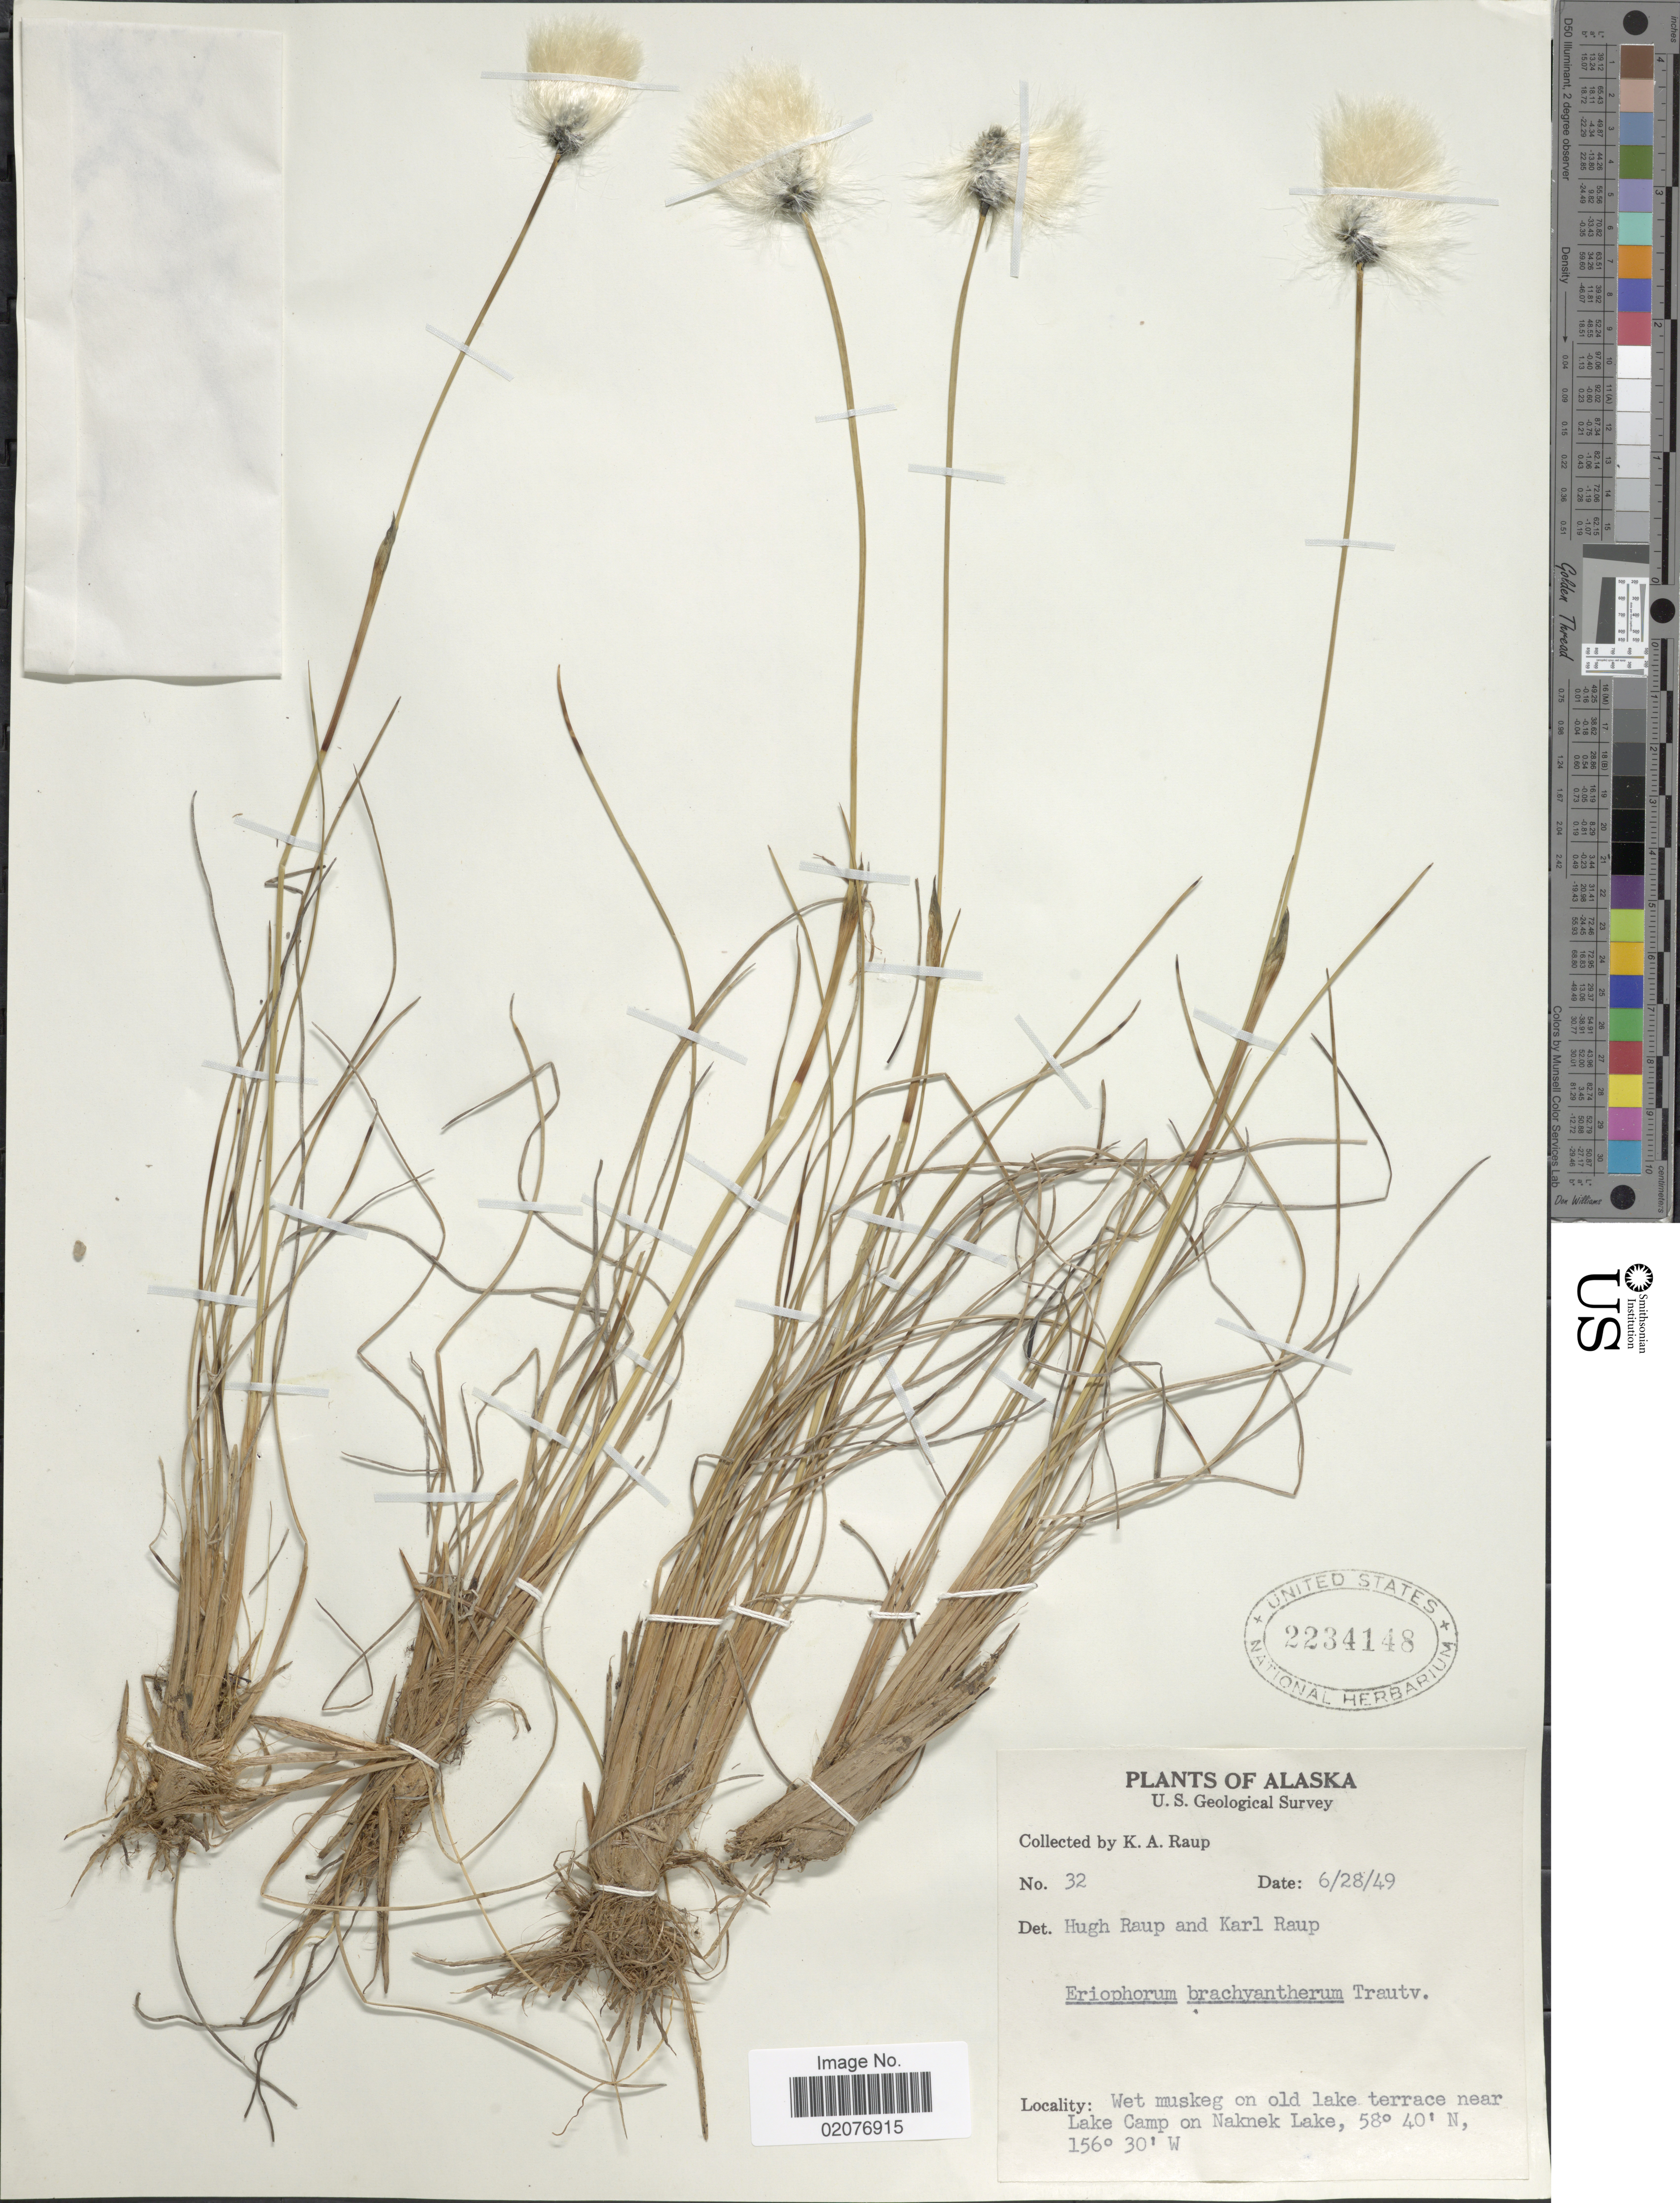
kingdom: Plantae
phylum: Tracheophyta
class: Liliopsida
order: Poales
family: Cyperaceae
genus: Eriophorum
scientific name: Eriophorum brachyantherum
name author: Trautv. & C.A. Mey.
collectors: K. Raup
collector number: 32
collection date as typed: Transcribed d/m/y: 28/6/49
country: United States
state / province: Alaska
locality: Wet muskeg on old lake terrace near Lake Camp on Naknek Lake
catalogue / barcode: US 2234148